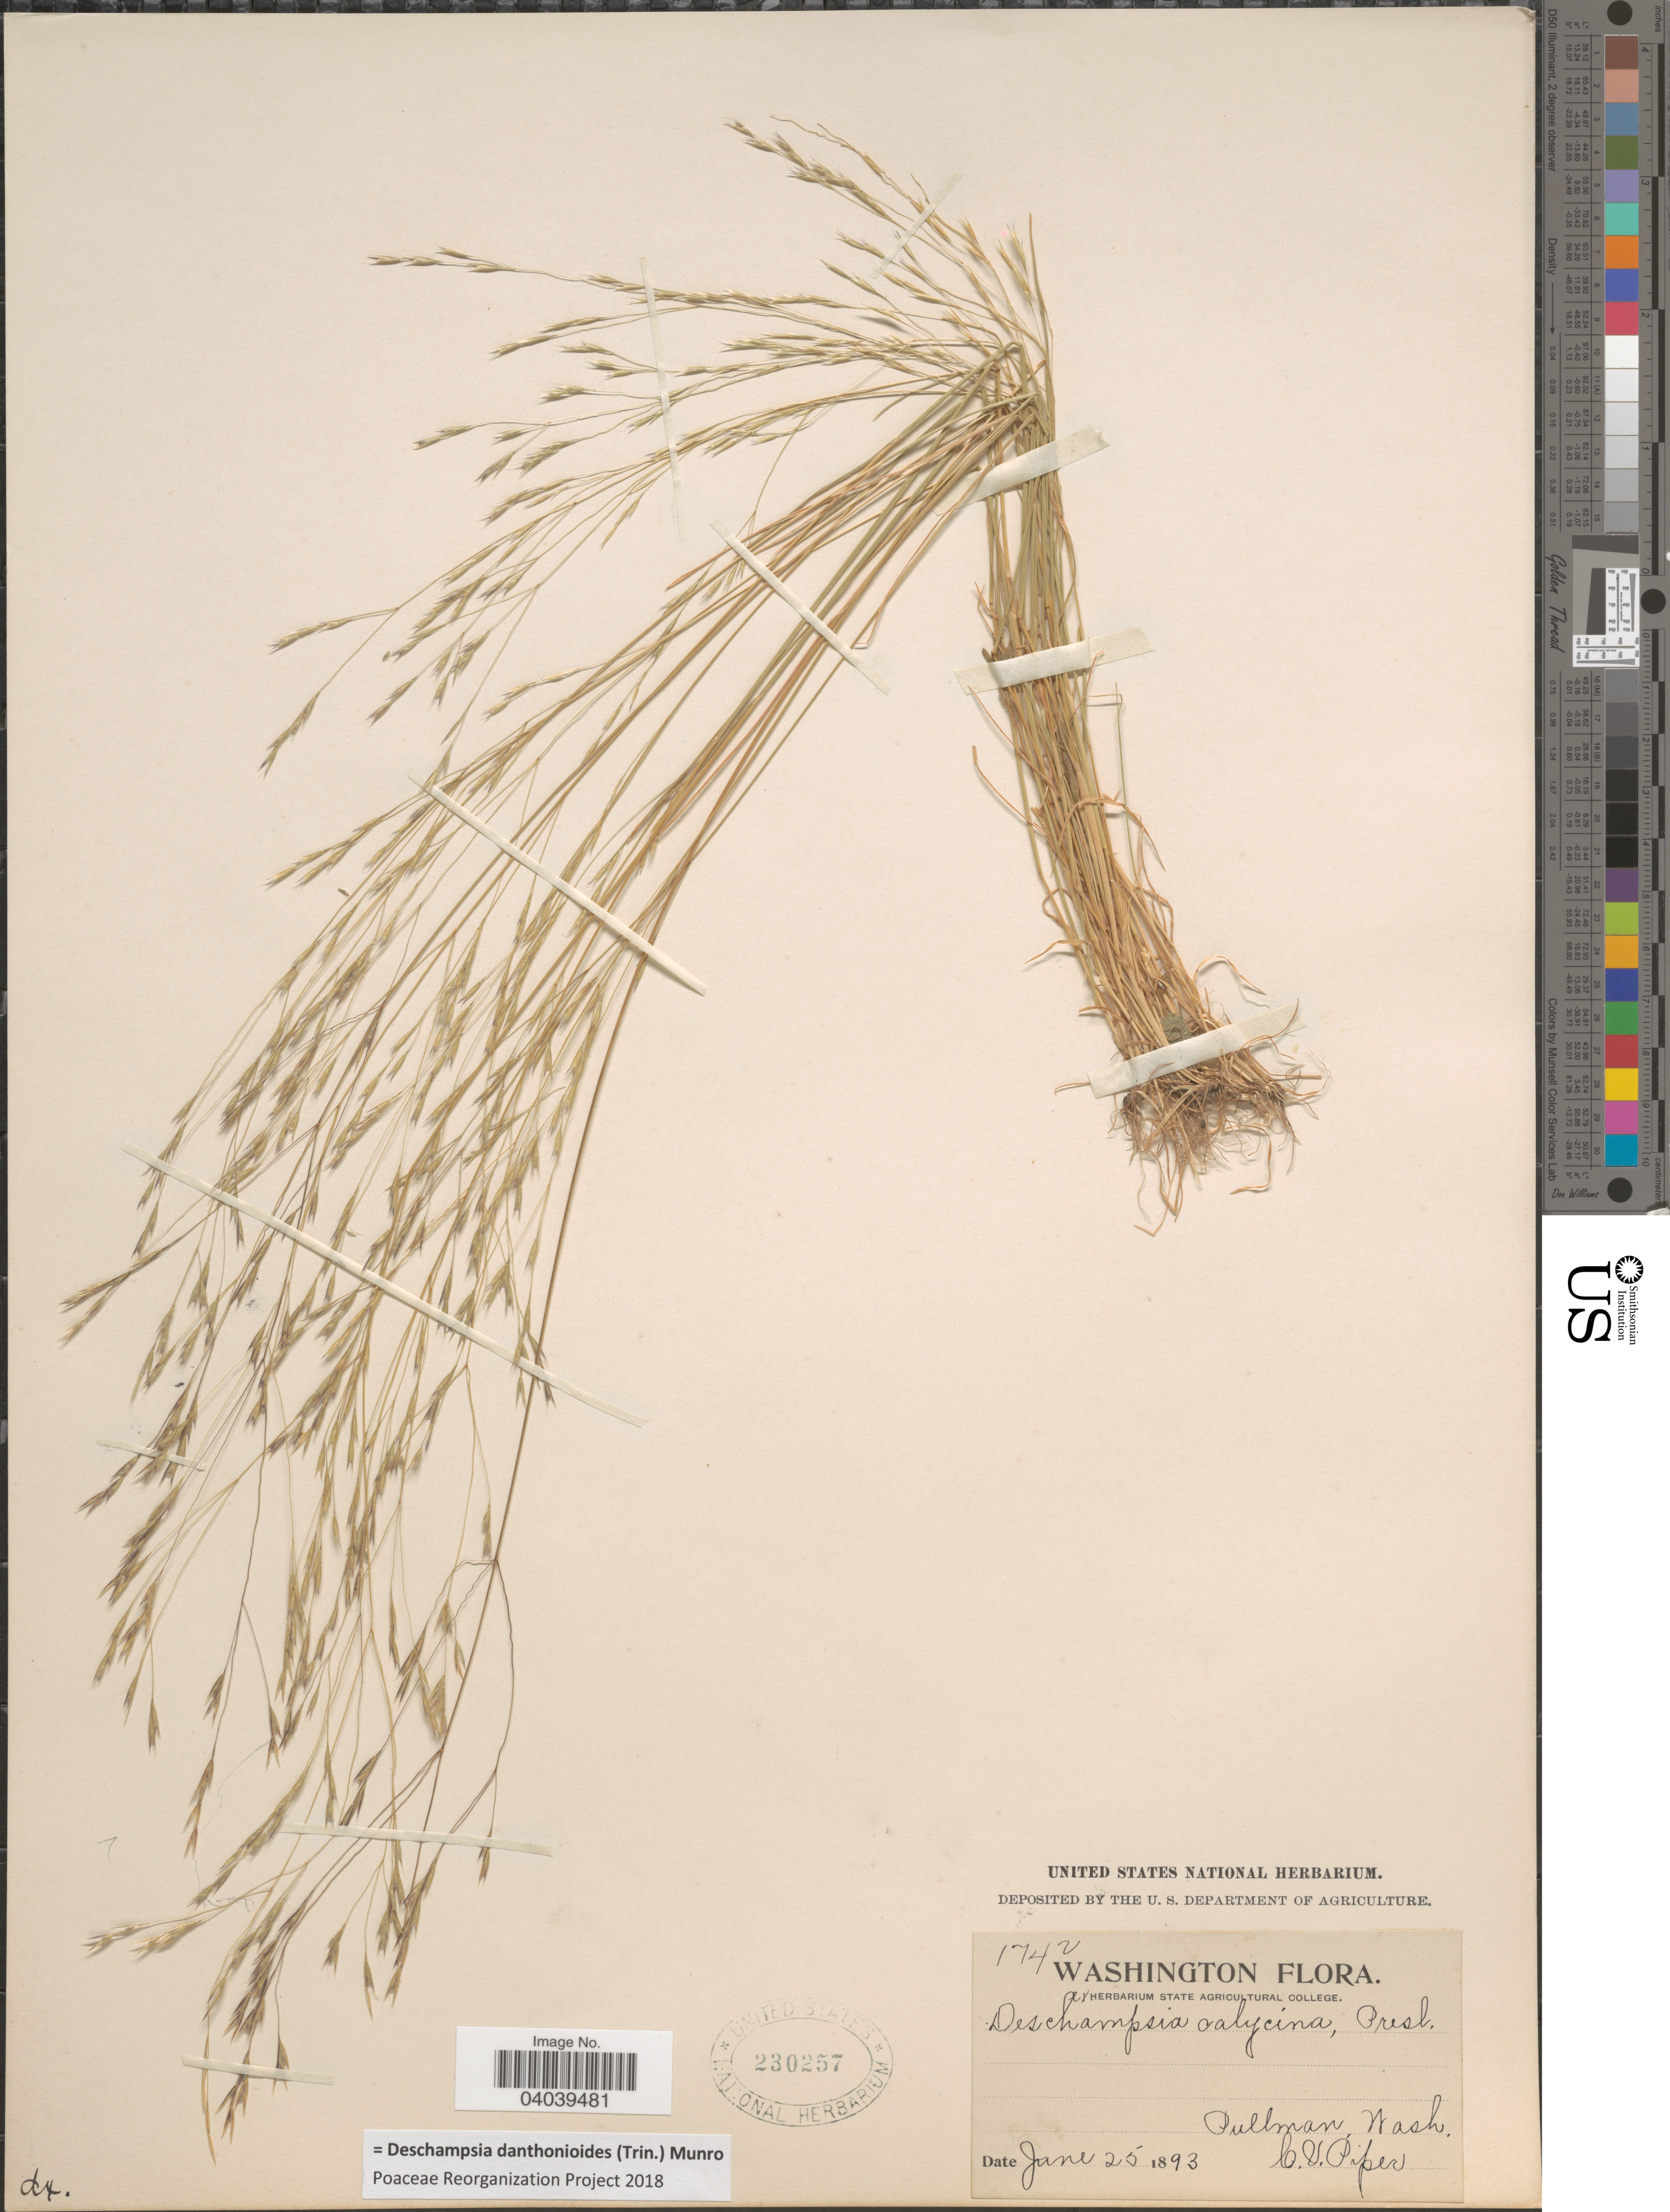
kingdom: Plantae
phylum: Tracheophyta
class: Liliopsida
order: Poales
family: Poaceae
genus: Deschampsia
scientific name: Deschampsia danthonioides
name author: (Trin.) Munro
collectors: C. V. Piper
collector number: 1742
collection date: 1893-06-25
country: United States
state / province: Washington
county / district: Whitman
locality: Pullman.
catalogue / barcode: US 230257